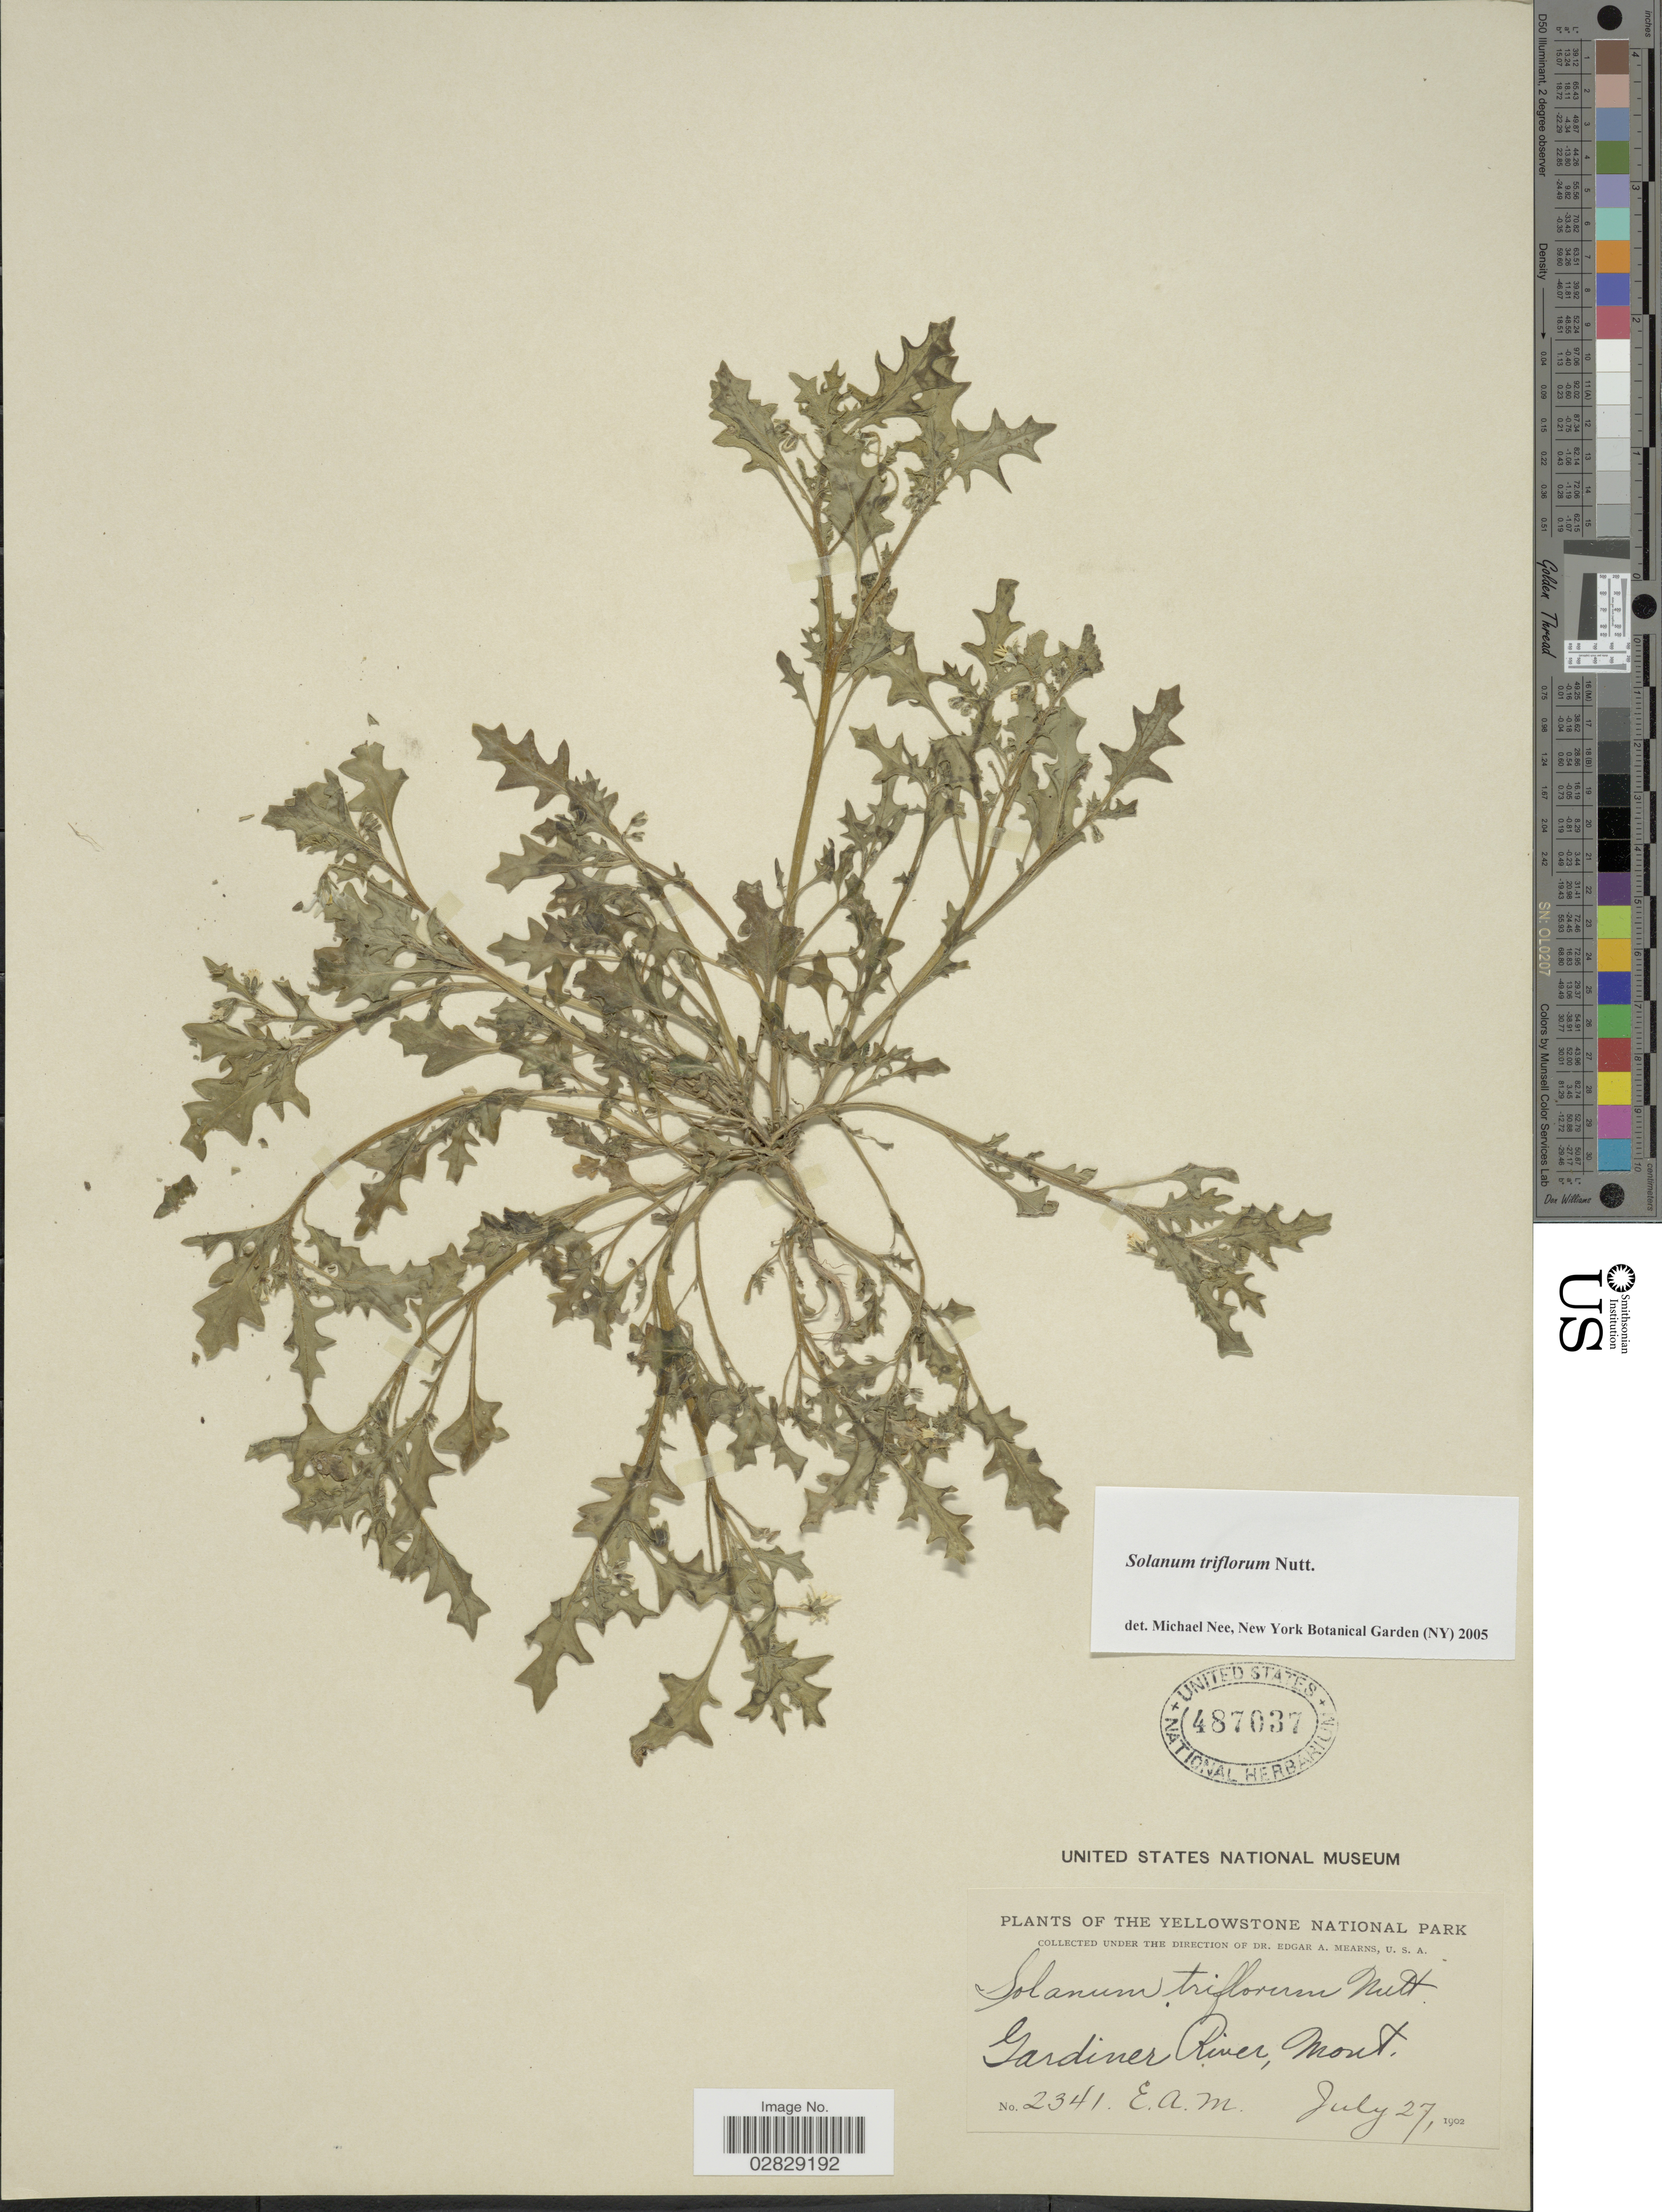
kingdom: Plantae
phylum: Tracheophyta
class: Magnoliopsida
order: Solanales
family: Solanaceae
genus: Solanum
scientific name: Solanum triflorum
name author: Nutt.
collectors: E. A. Mearns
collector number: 2341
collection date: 1902-07-27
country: United States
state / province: Montana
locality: Yellowstone National Park. Gardiner River.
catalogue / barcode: US 487037